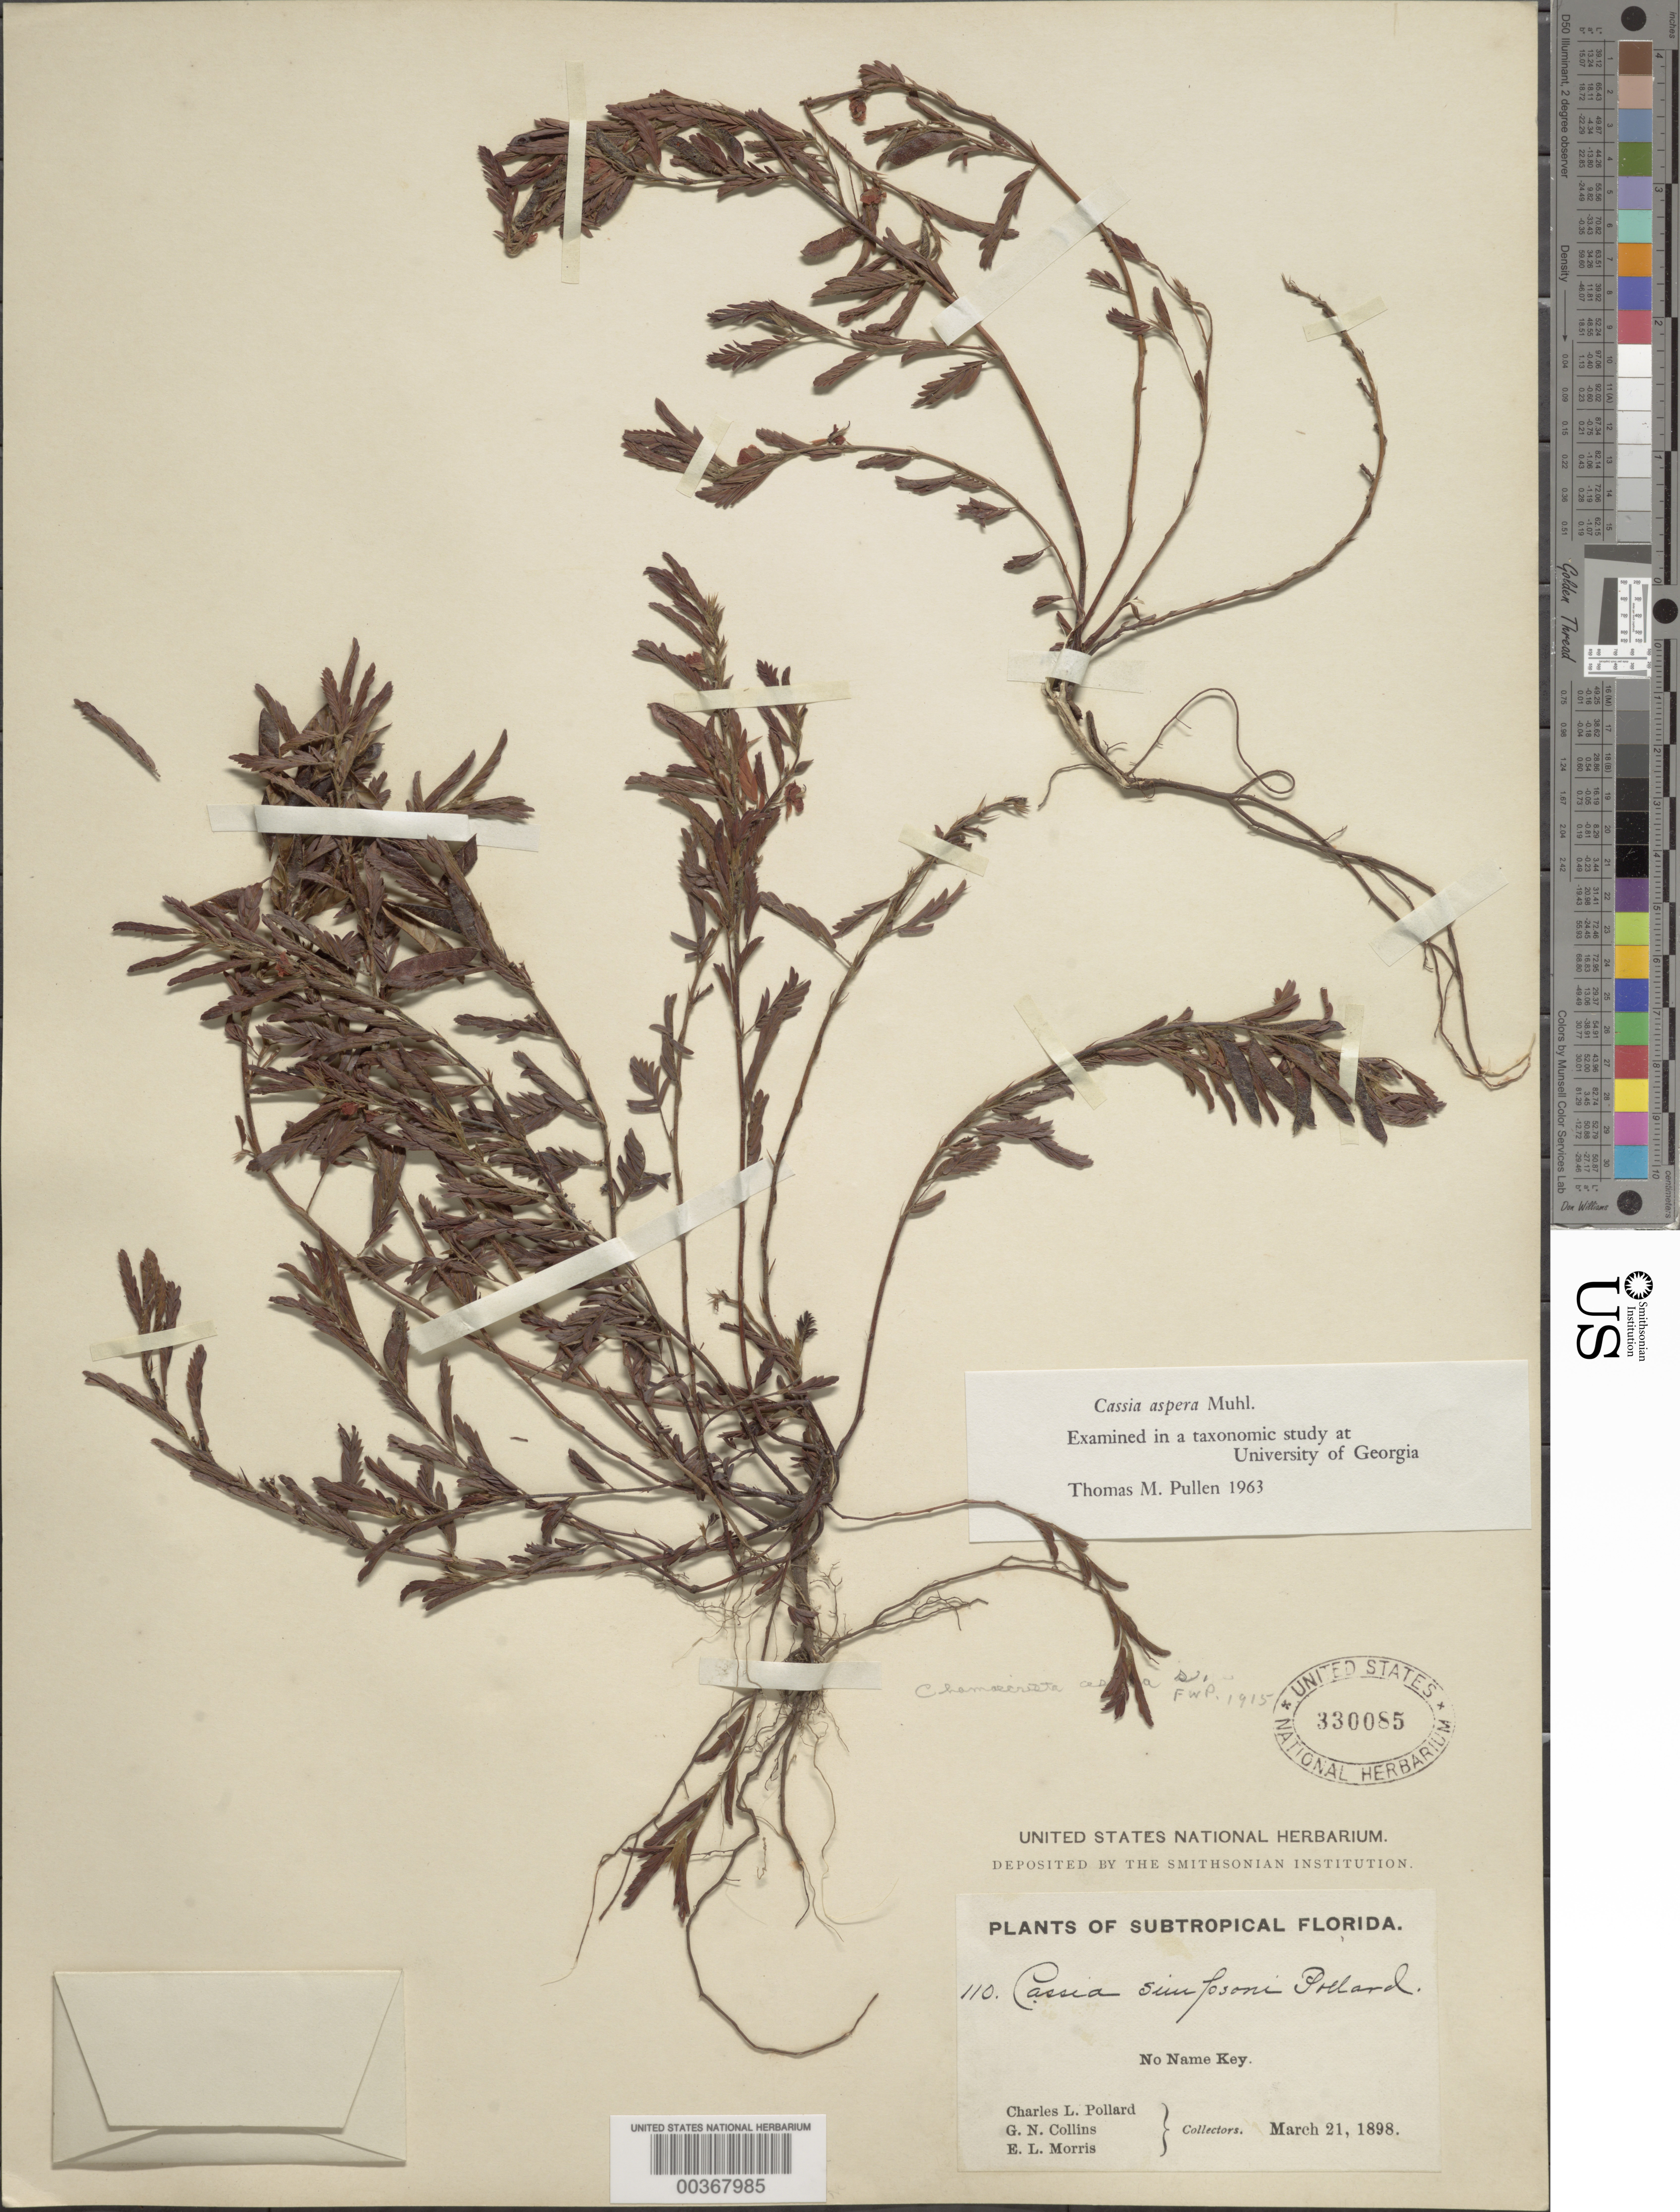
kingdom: Plantae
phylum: Tracheophyta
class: Magnoliopsida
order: Fabales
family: Fabaceae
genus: Chamaecrista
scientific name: Chamaecrista nictitans var. aspera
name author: (Muhl. ex Elliot) H.S. Irwin & Barneby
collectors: C. L. Pollard, G. Collins & E. L. Morris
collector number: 110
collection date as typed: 21 Mar 1898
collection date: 1898-03-21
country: United States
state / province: Florida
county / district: Monroe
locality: No Name Key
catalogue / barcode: US 330085